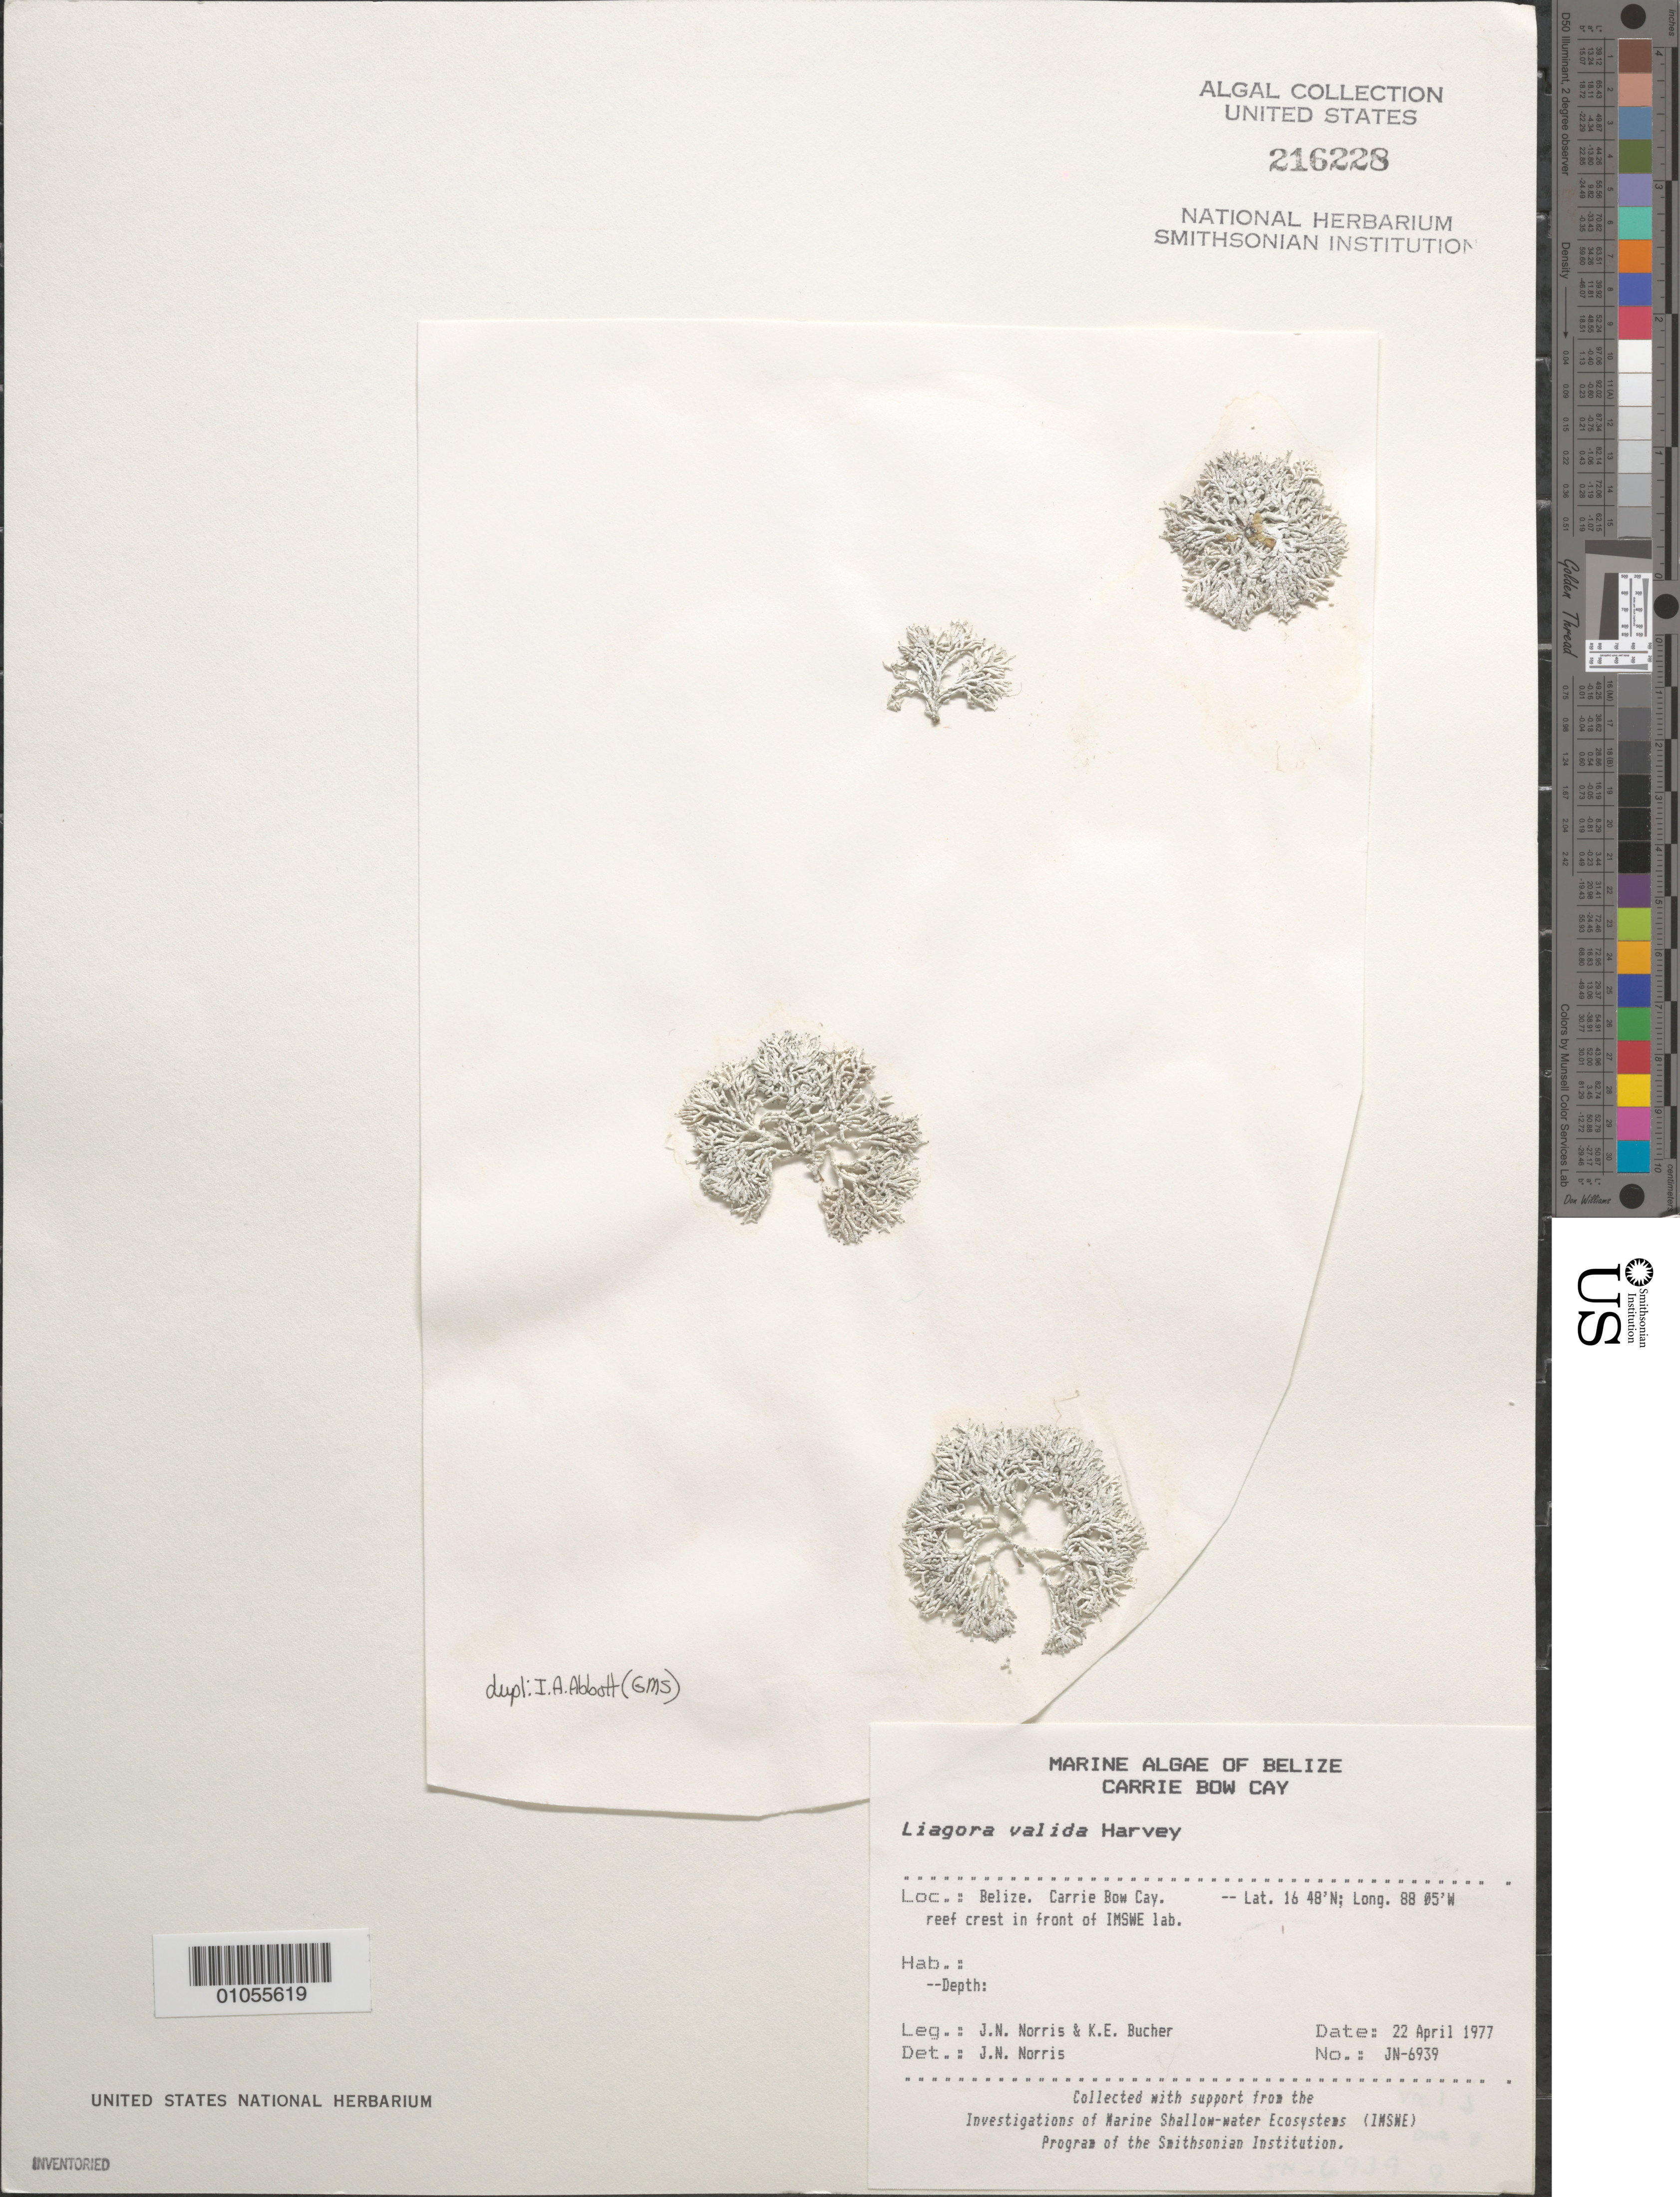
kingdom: Plantae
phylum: Rhodophyta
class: Florideophyceae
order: Nemaliales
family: Liagoraceae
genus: Titanophycus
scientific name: Titanophycus validus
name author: (Harv.) Huisman et al.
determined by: Algae name updating Project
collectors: J. N. Norris & K. E. Bucher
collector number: JN-6939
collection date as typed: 22 Apr 1977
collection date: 1977-04-22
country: Belize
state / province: Stann Creek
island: Carrie Bow Cay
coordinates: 16 48'N, 88 05'W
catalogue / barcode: US 216228